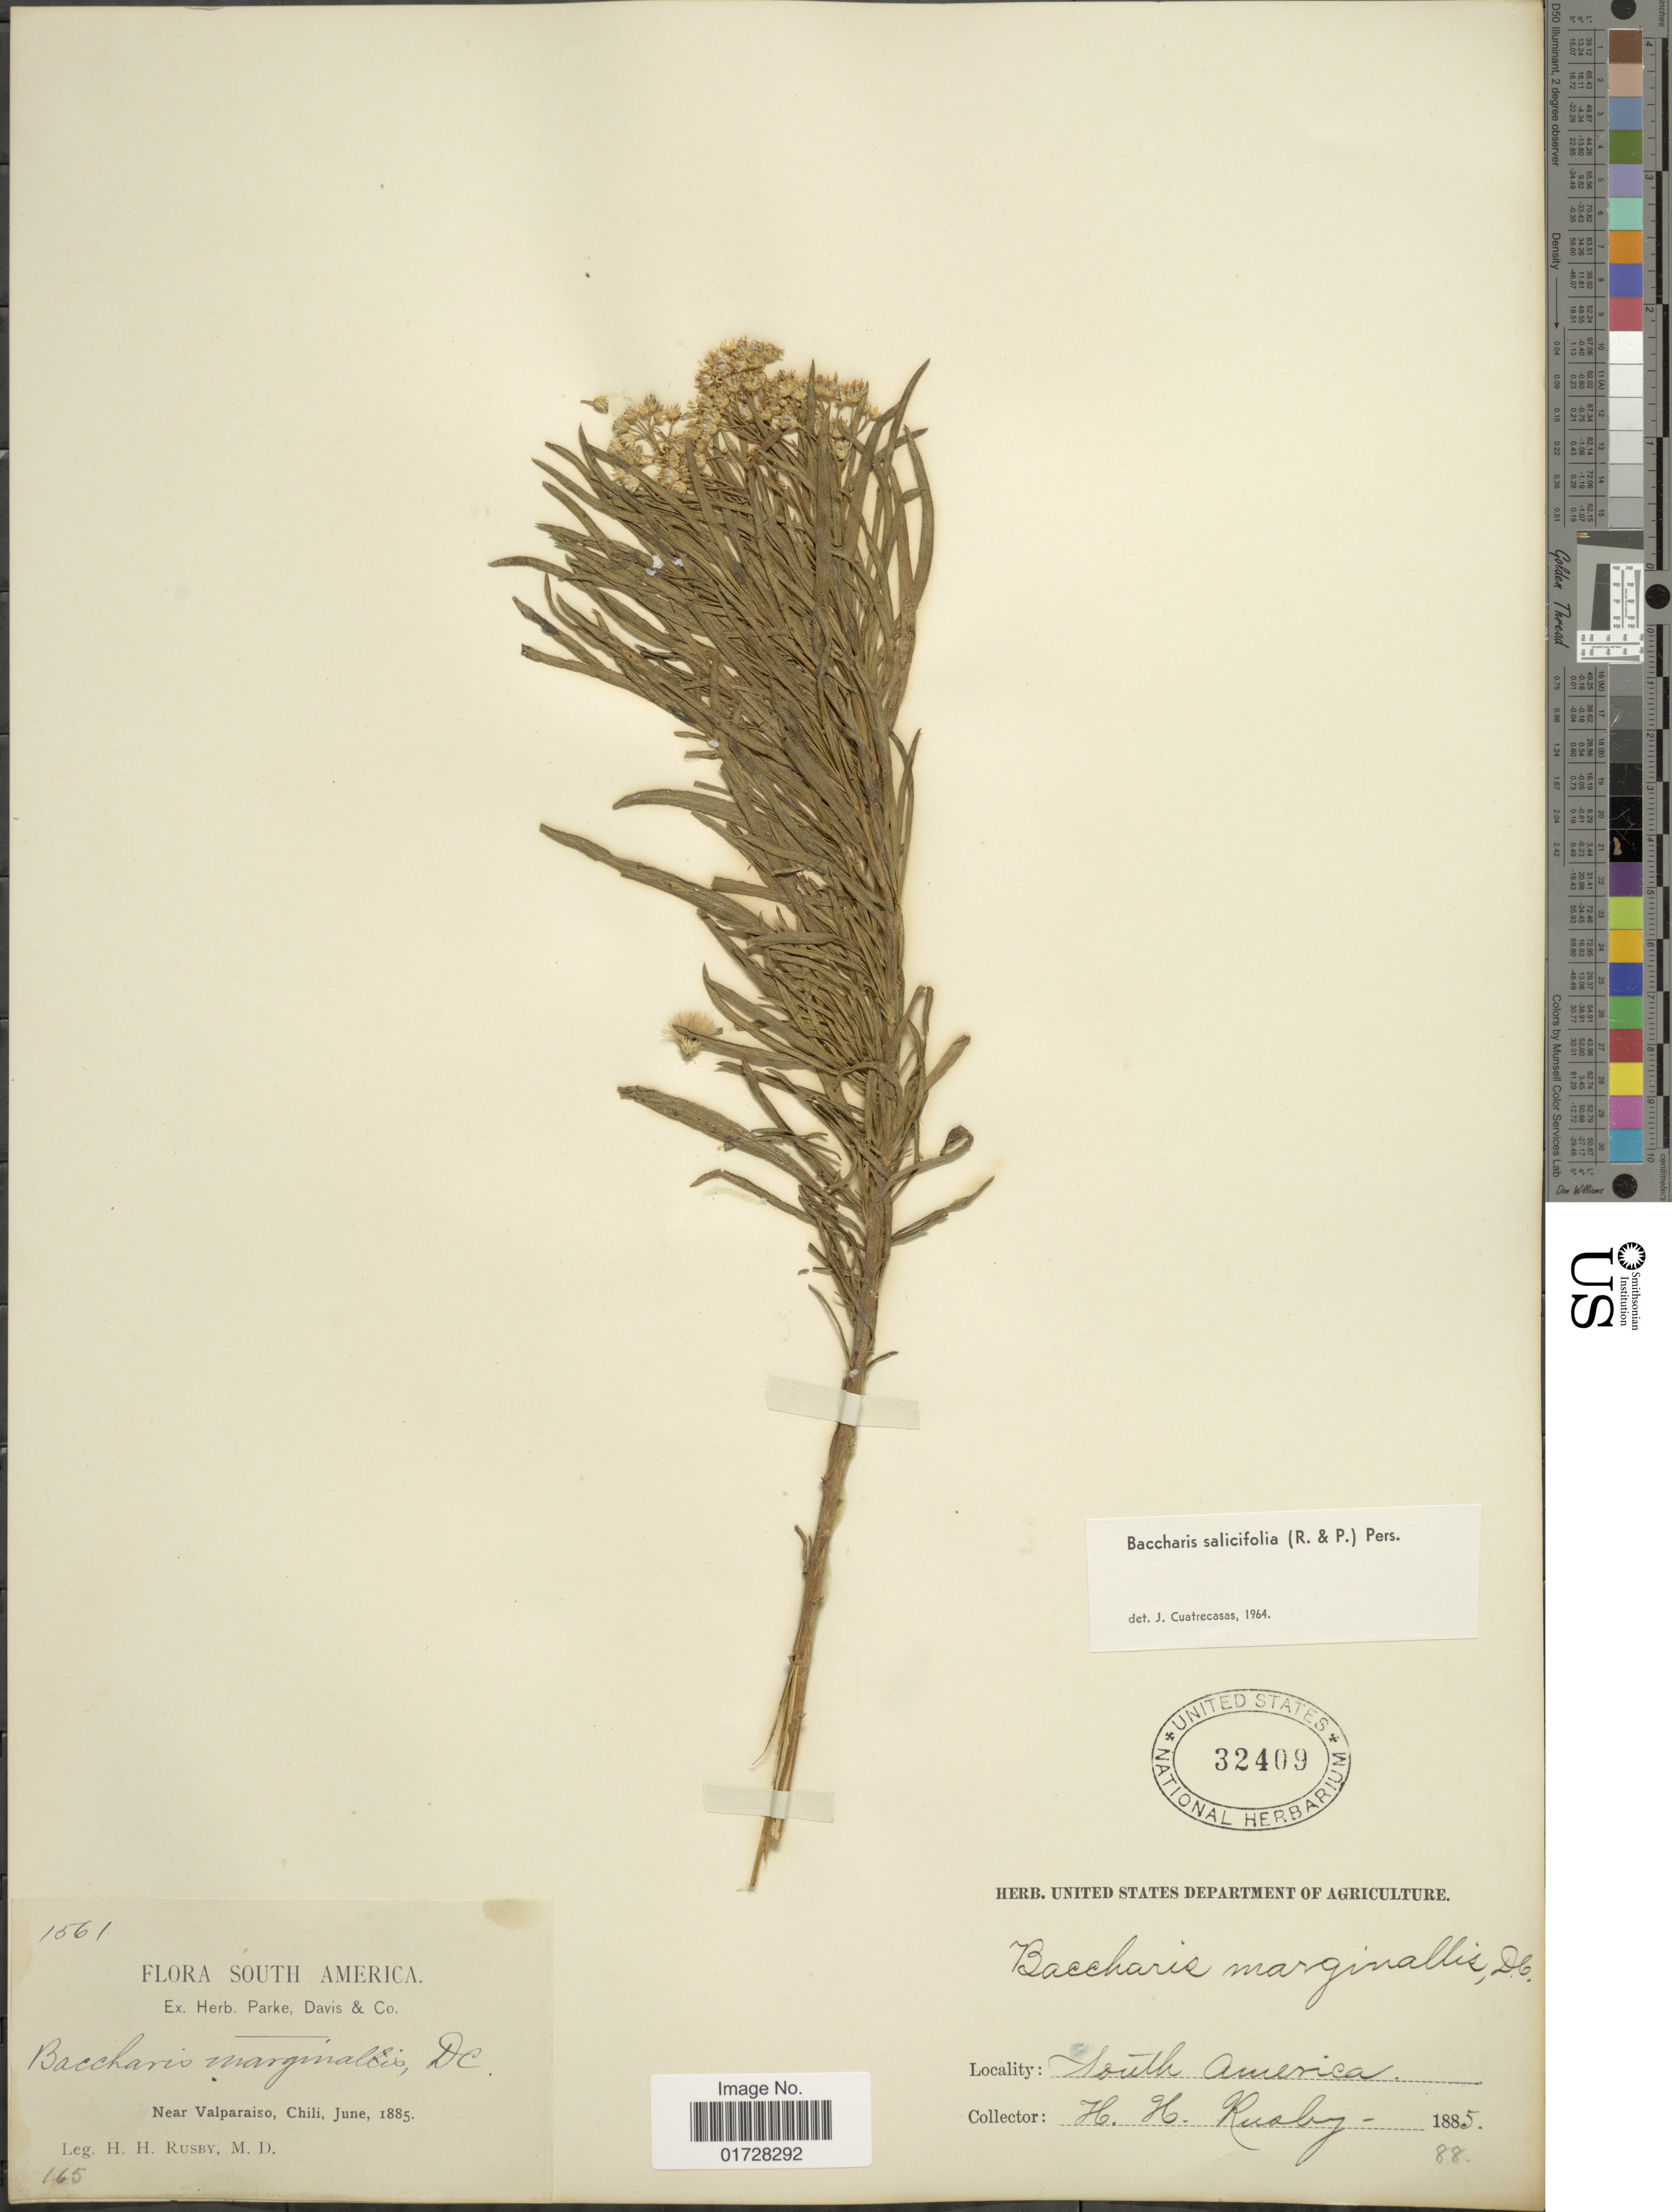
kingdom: Plantae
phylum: Tracheophyta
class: Magnoliopsida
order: Asterales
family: Asteraceae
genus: Baccharis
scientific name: Baccharis salicifolia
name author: (Ruiz & Pav.) Pers.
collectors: H. H. Rusby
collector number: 1561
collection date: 1885-06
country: Chile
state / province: Valparaíso (V)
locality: South America, near Valparaiso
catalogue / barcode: US 32409